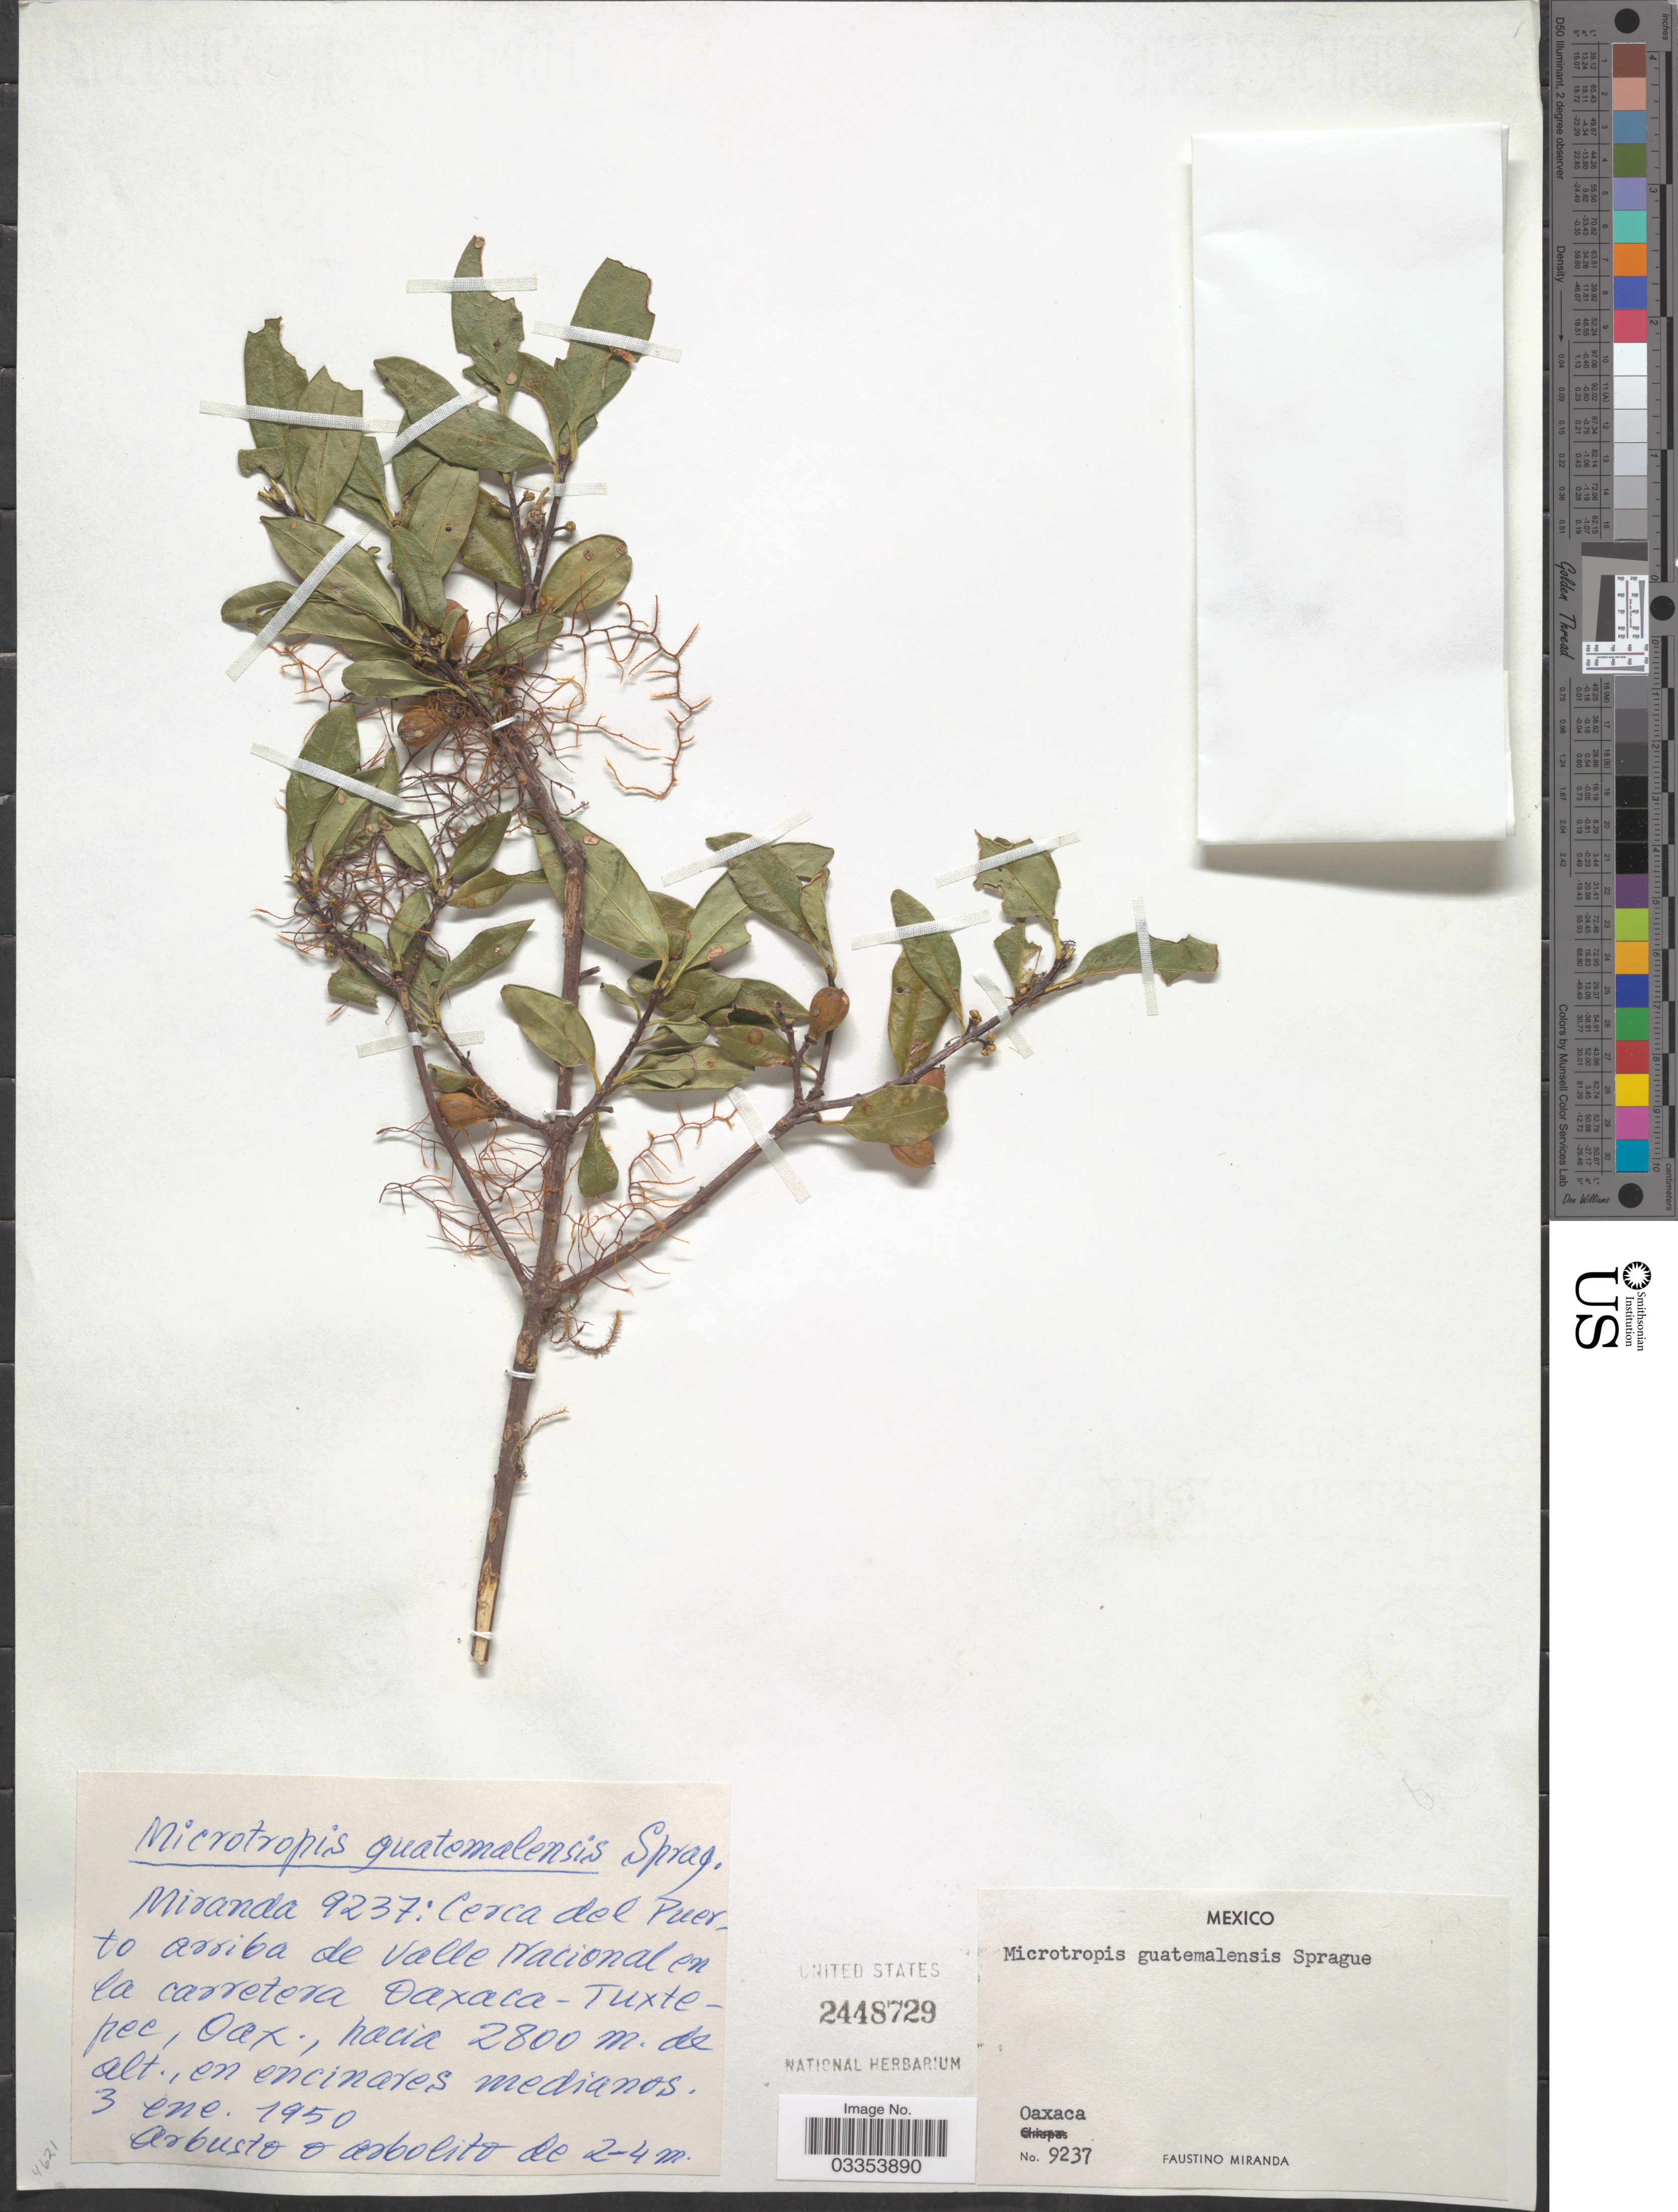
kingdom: Plantae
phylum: Tracheophyta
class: Magnoliopsida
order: Celastrales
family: Celastraceae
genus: Gyminda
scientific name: Gyminda tonduzii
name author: Loes.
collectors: F. Miranda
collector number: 9237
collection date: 1950-01-03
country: Mexico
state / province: Oaxaca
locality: Cerca del Puerto arriba de Valle Nacional en la carretera Oaxaca - Tuxtepec, Oax.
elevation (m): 2800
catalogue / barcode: US 2448729